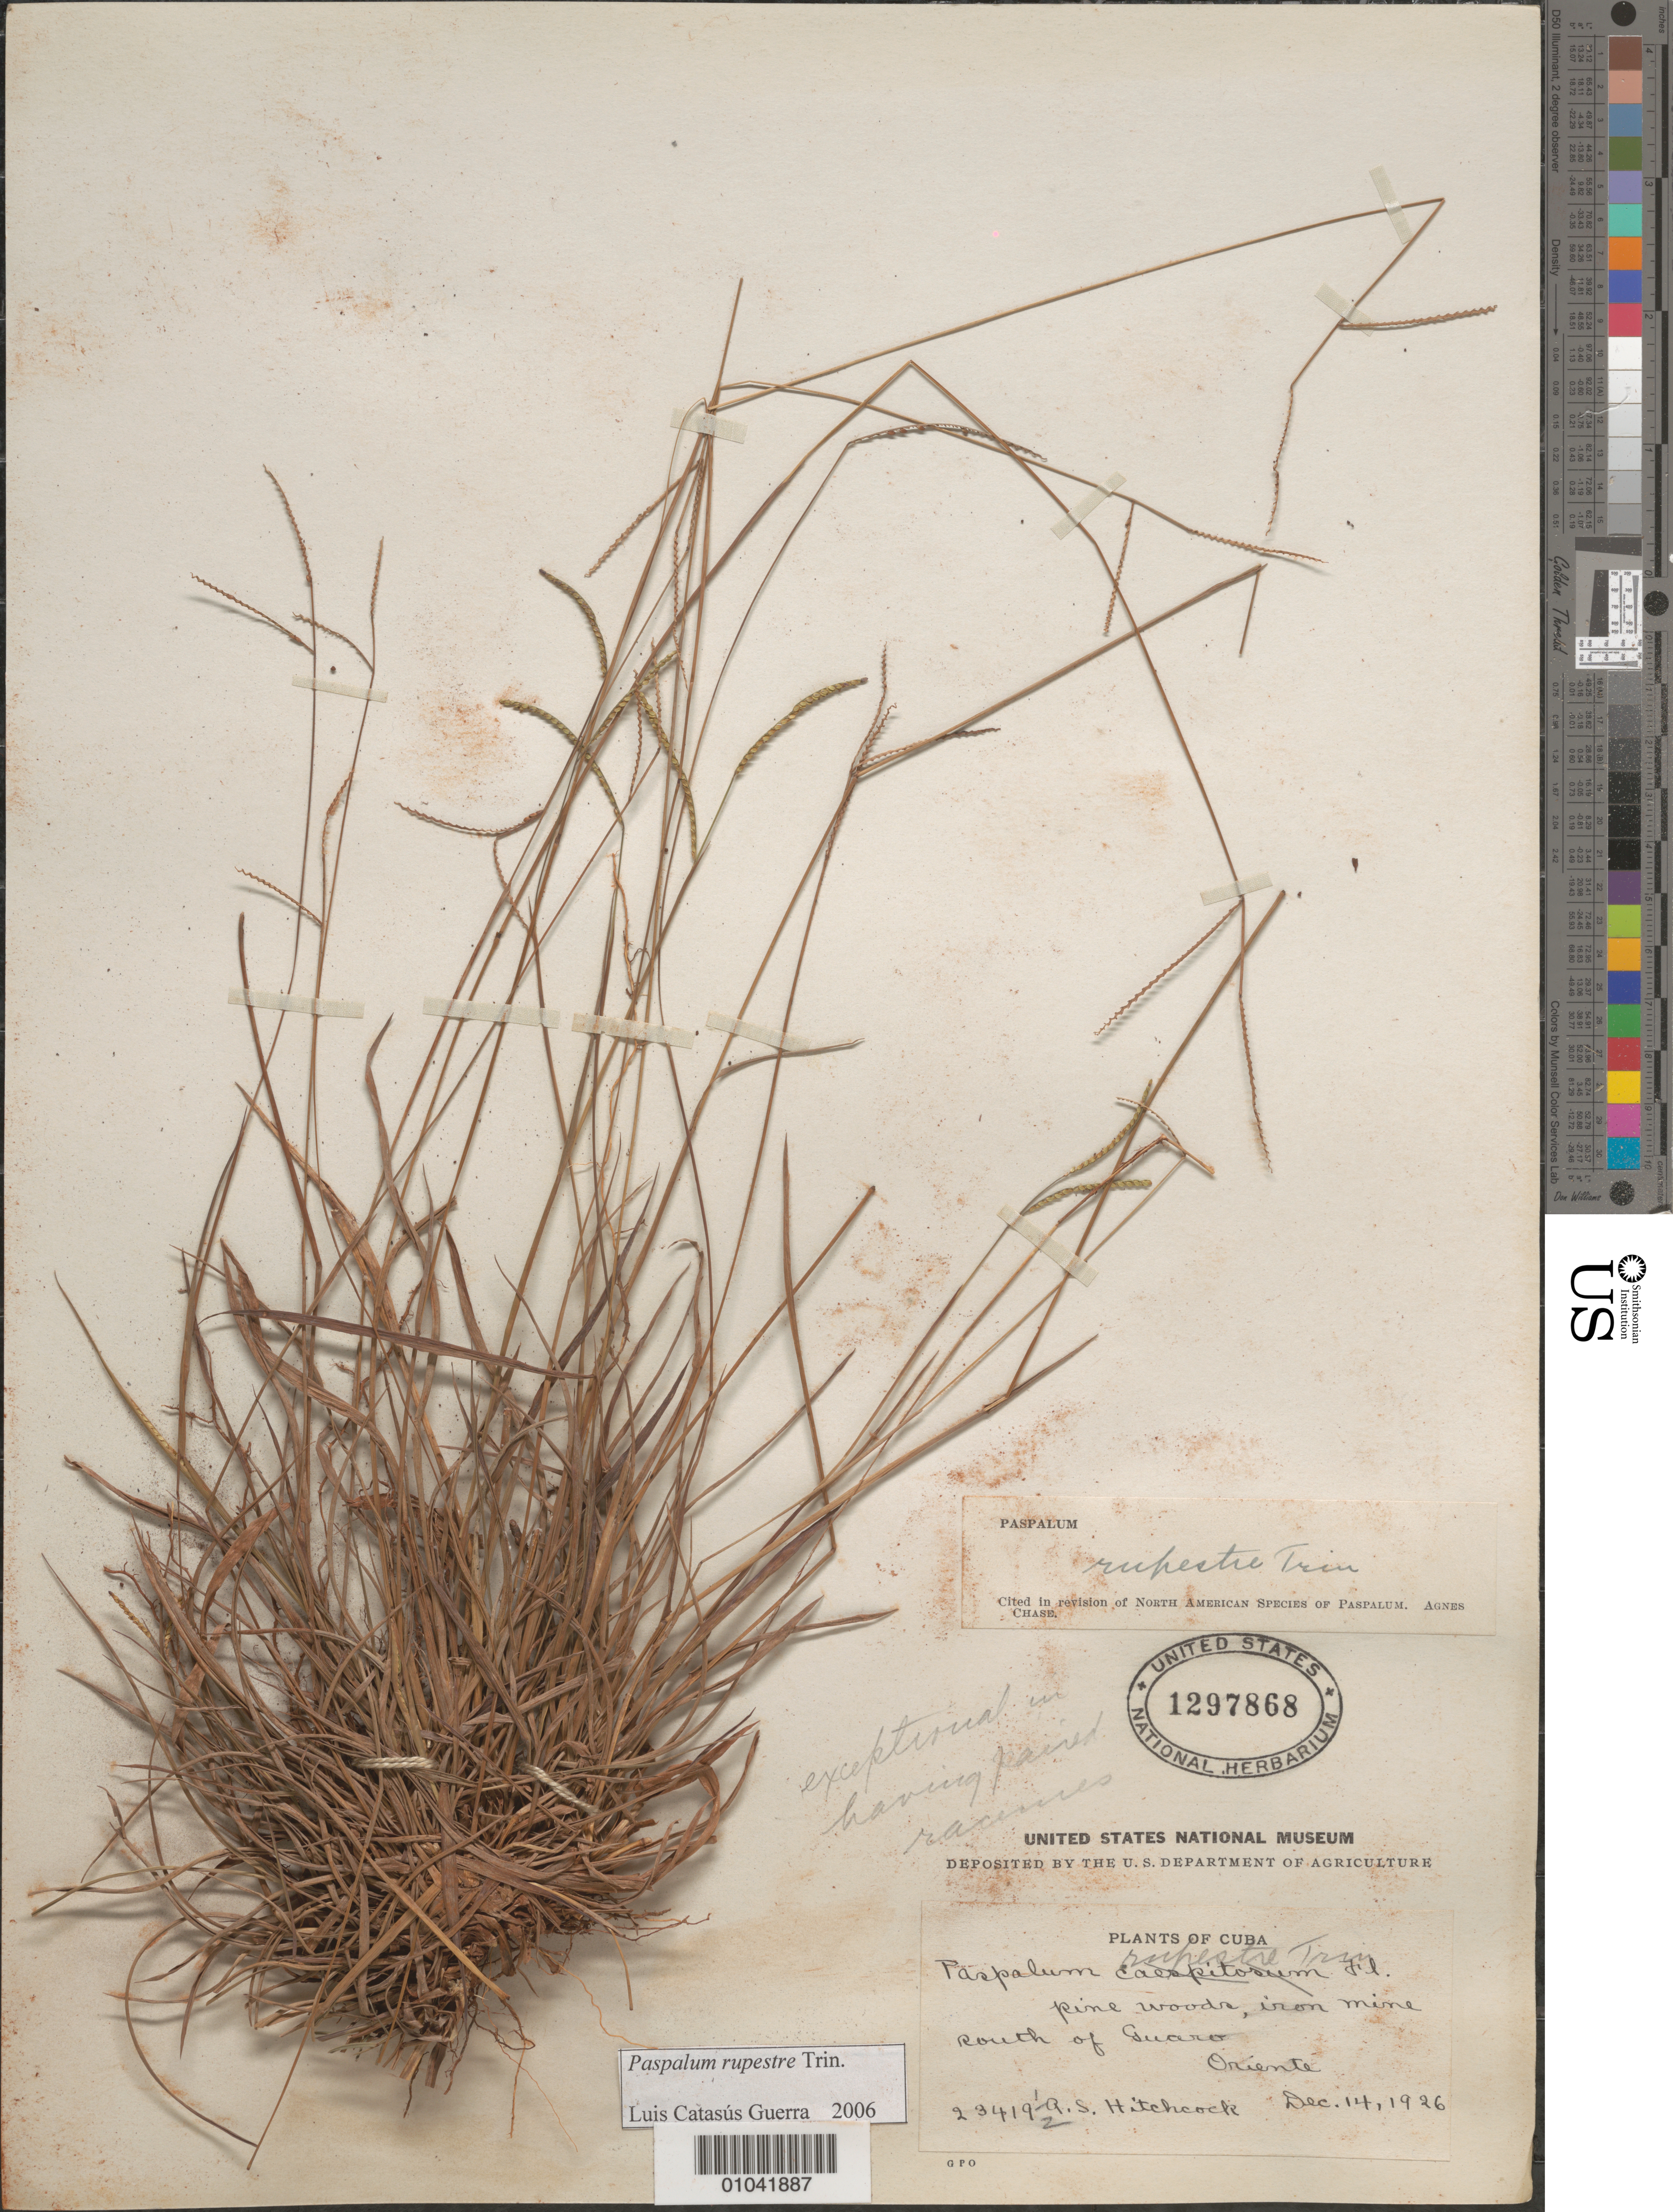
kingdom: Plantae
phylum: Tracheophyta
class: Liliopsida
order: Poales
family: Poaceae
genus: Paspalum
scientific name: Paspalum rupestre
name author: Trin.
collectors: A. S. Hitchcock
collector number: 23419a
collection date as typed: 14 Dec 1926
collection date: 1926-12-14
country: Cuba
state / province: Oriente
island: Cuba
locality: S of Guaro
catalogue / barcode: US 1297868